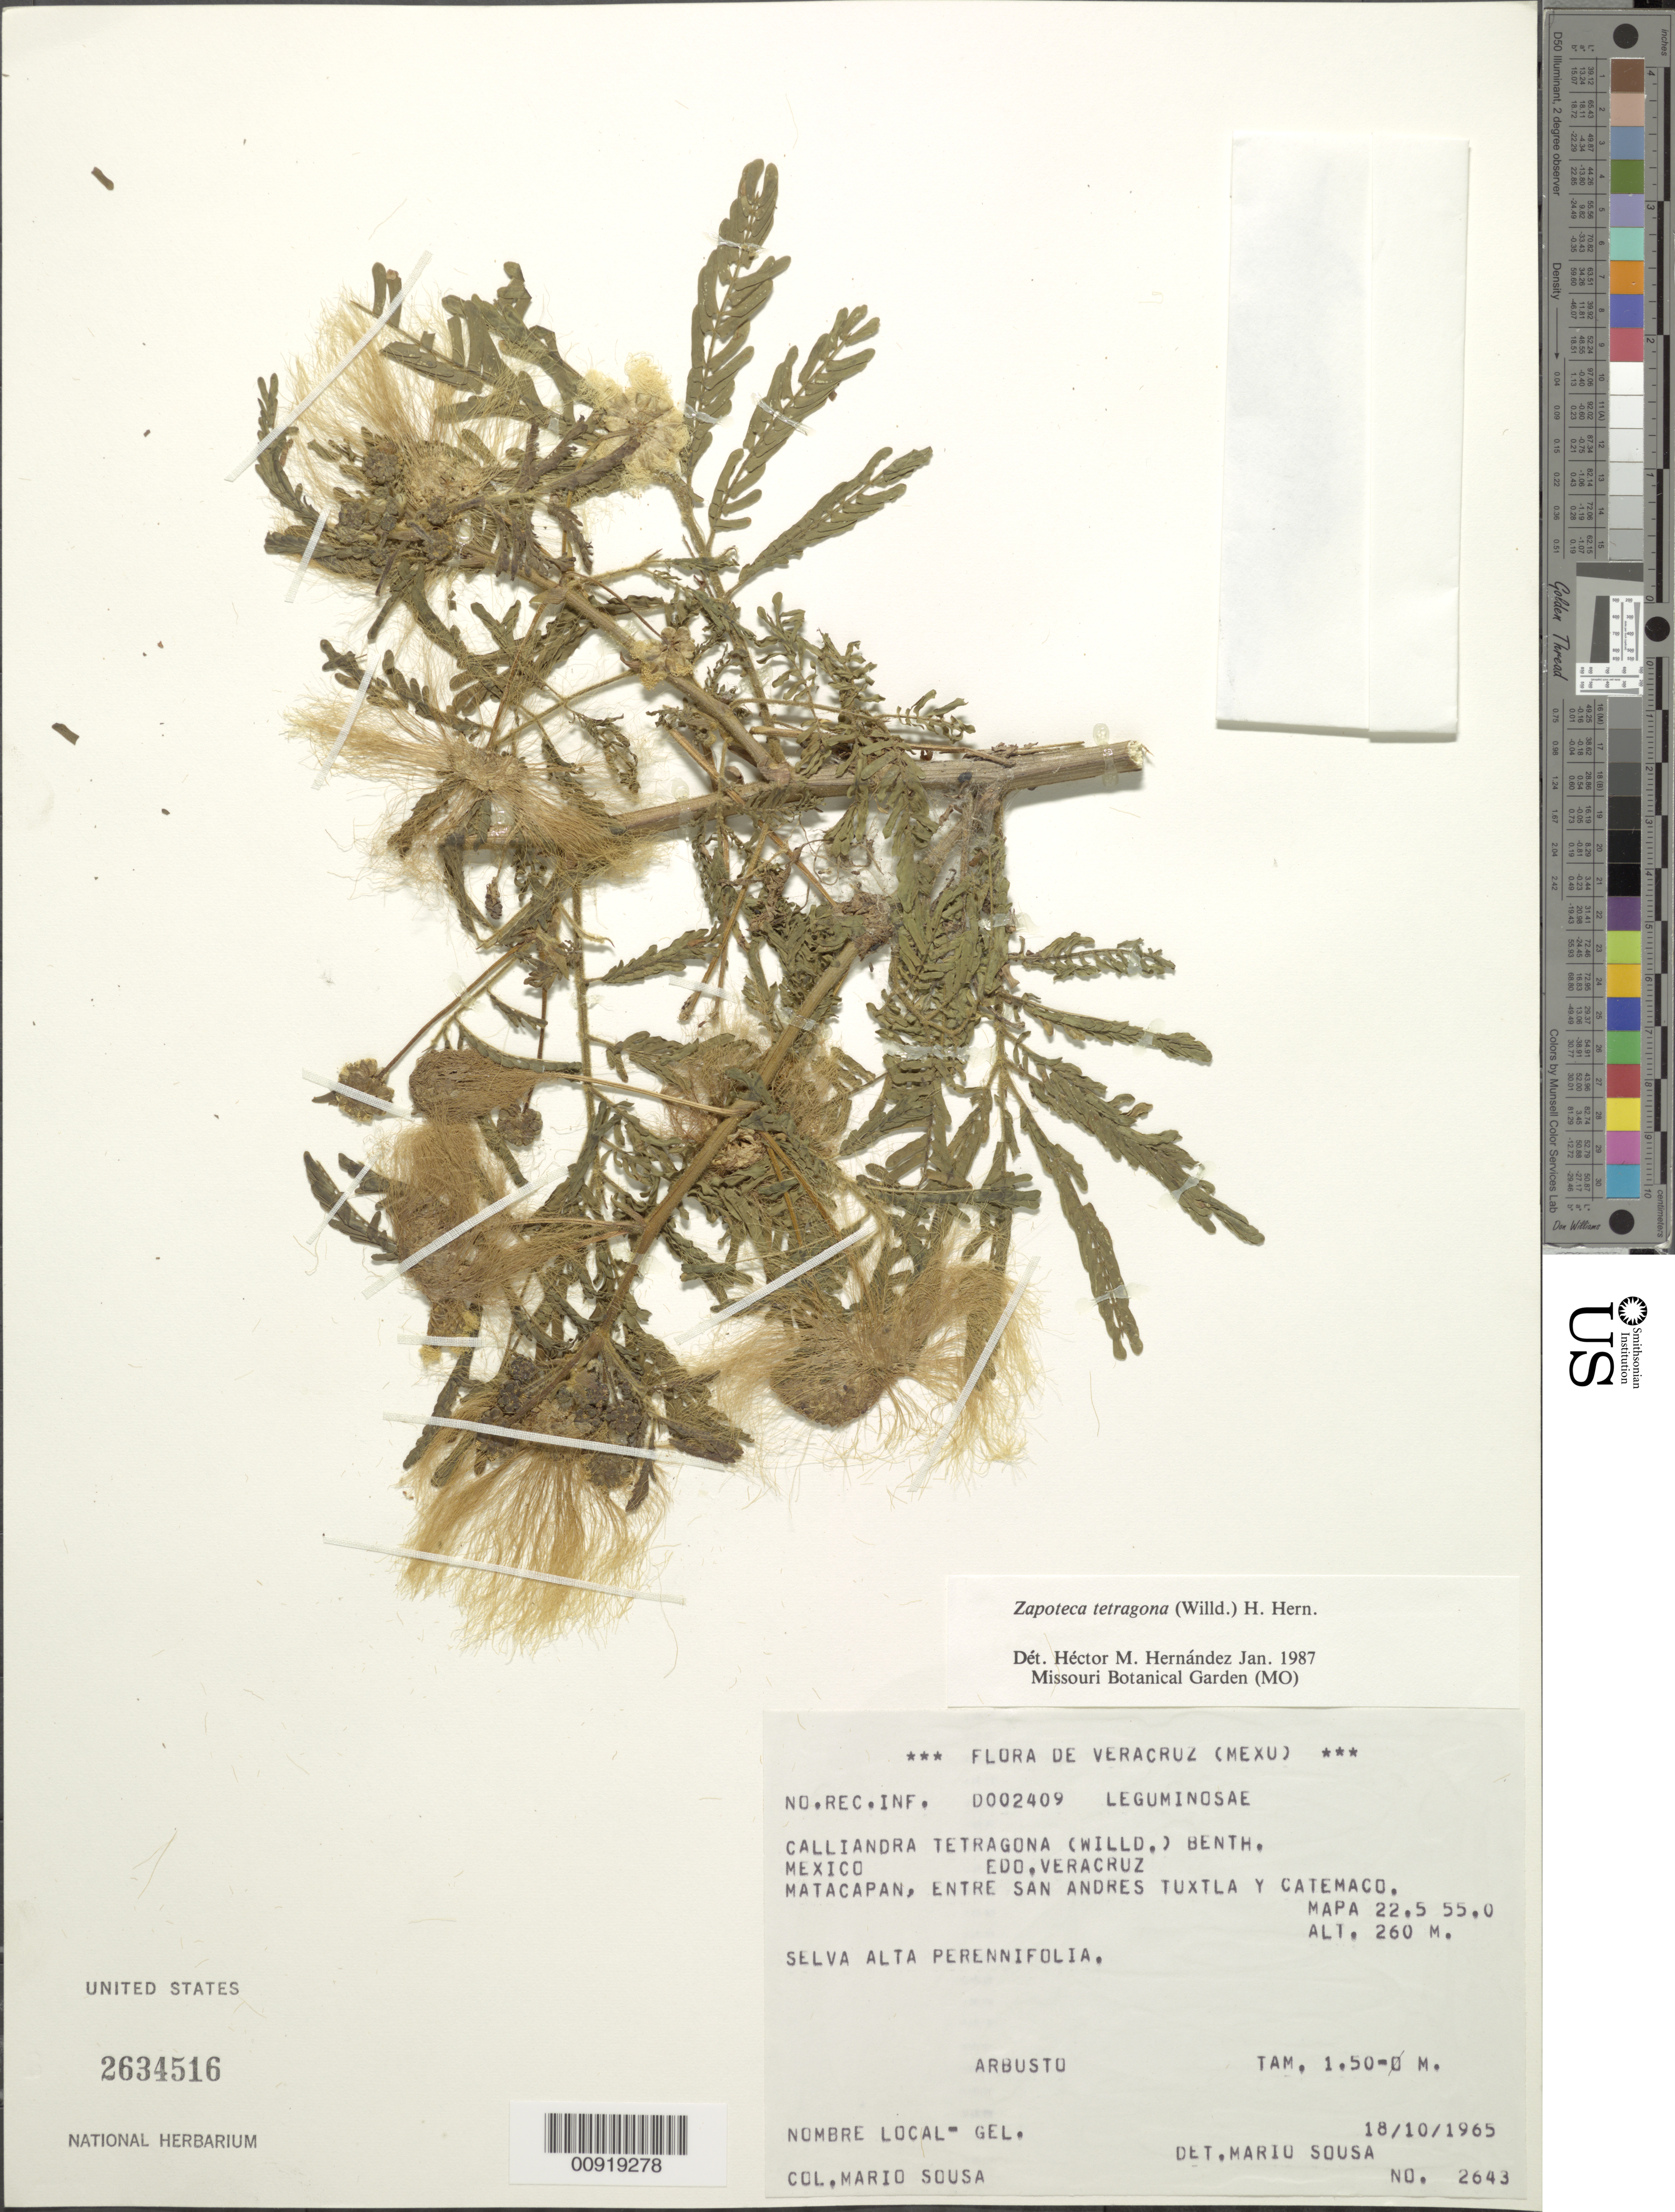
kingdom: Plantae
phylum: Tracheophyta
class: Magnoliopsida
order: Fabales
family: Fabaceae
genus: Zapoteca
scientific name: Zapoteca tetragona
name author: (Willd.) H.M. Hern.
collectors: M. Sousa S.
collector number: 2643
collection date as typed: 18 Oct 1965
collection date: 1965-10-18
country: Mexico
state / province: Veracruz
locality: Matacapan, entre San Andrés Tuxtla y Catemaco. Mapa 22.5 55.0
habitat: Selva alta perennifolia.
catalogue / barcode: US 2634516